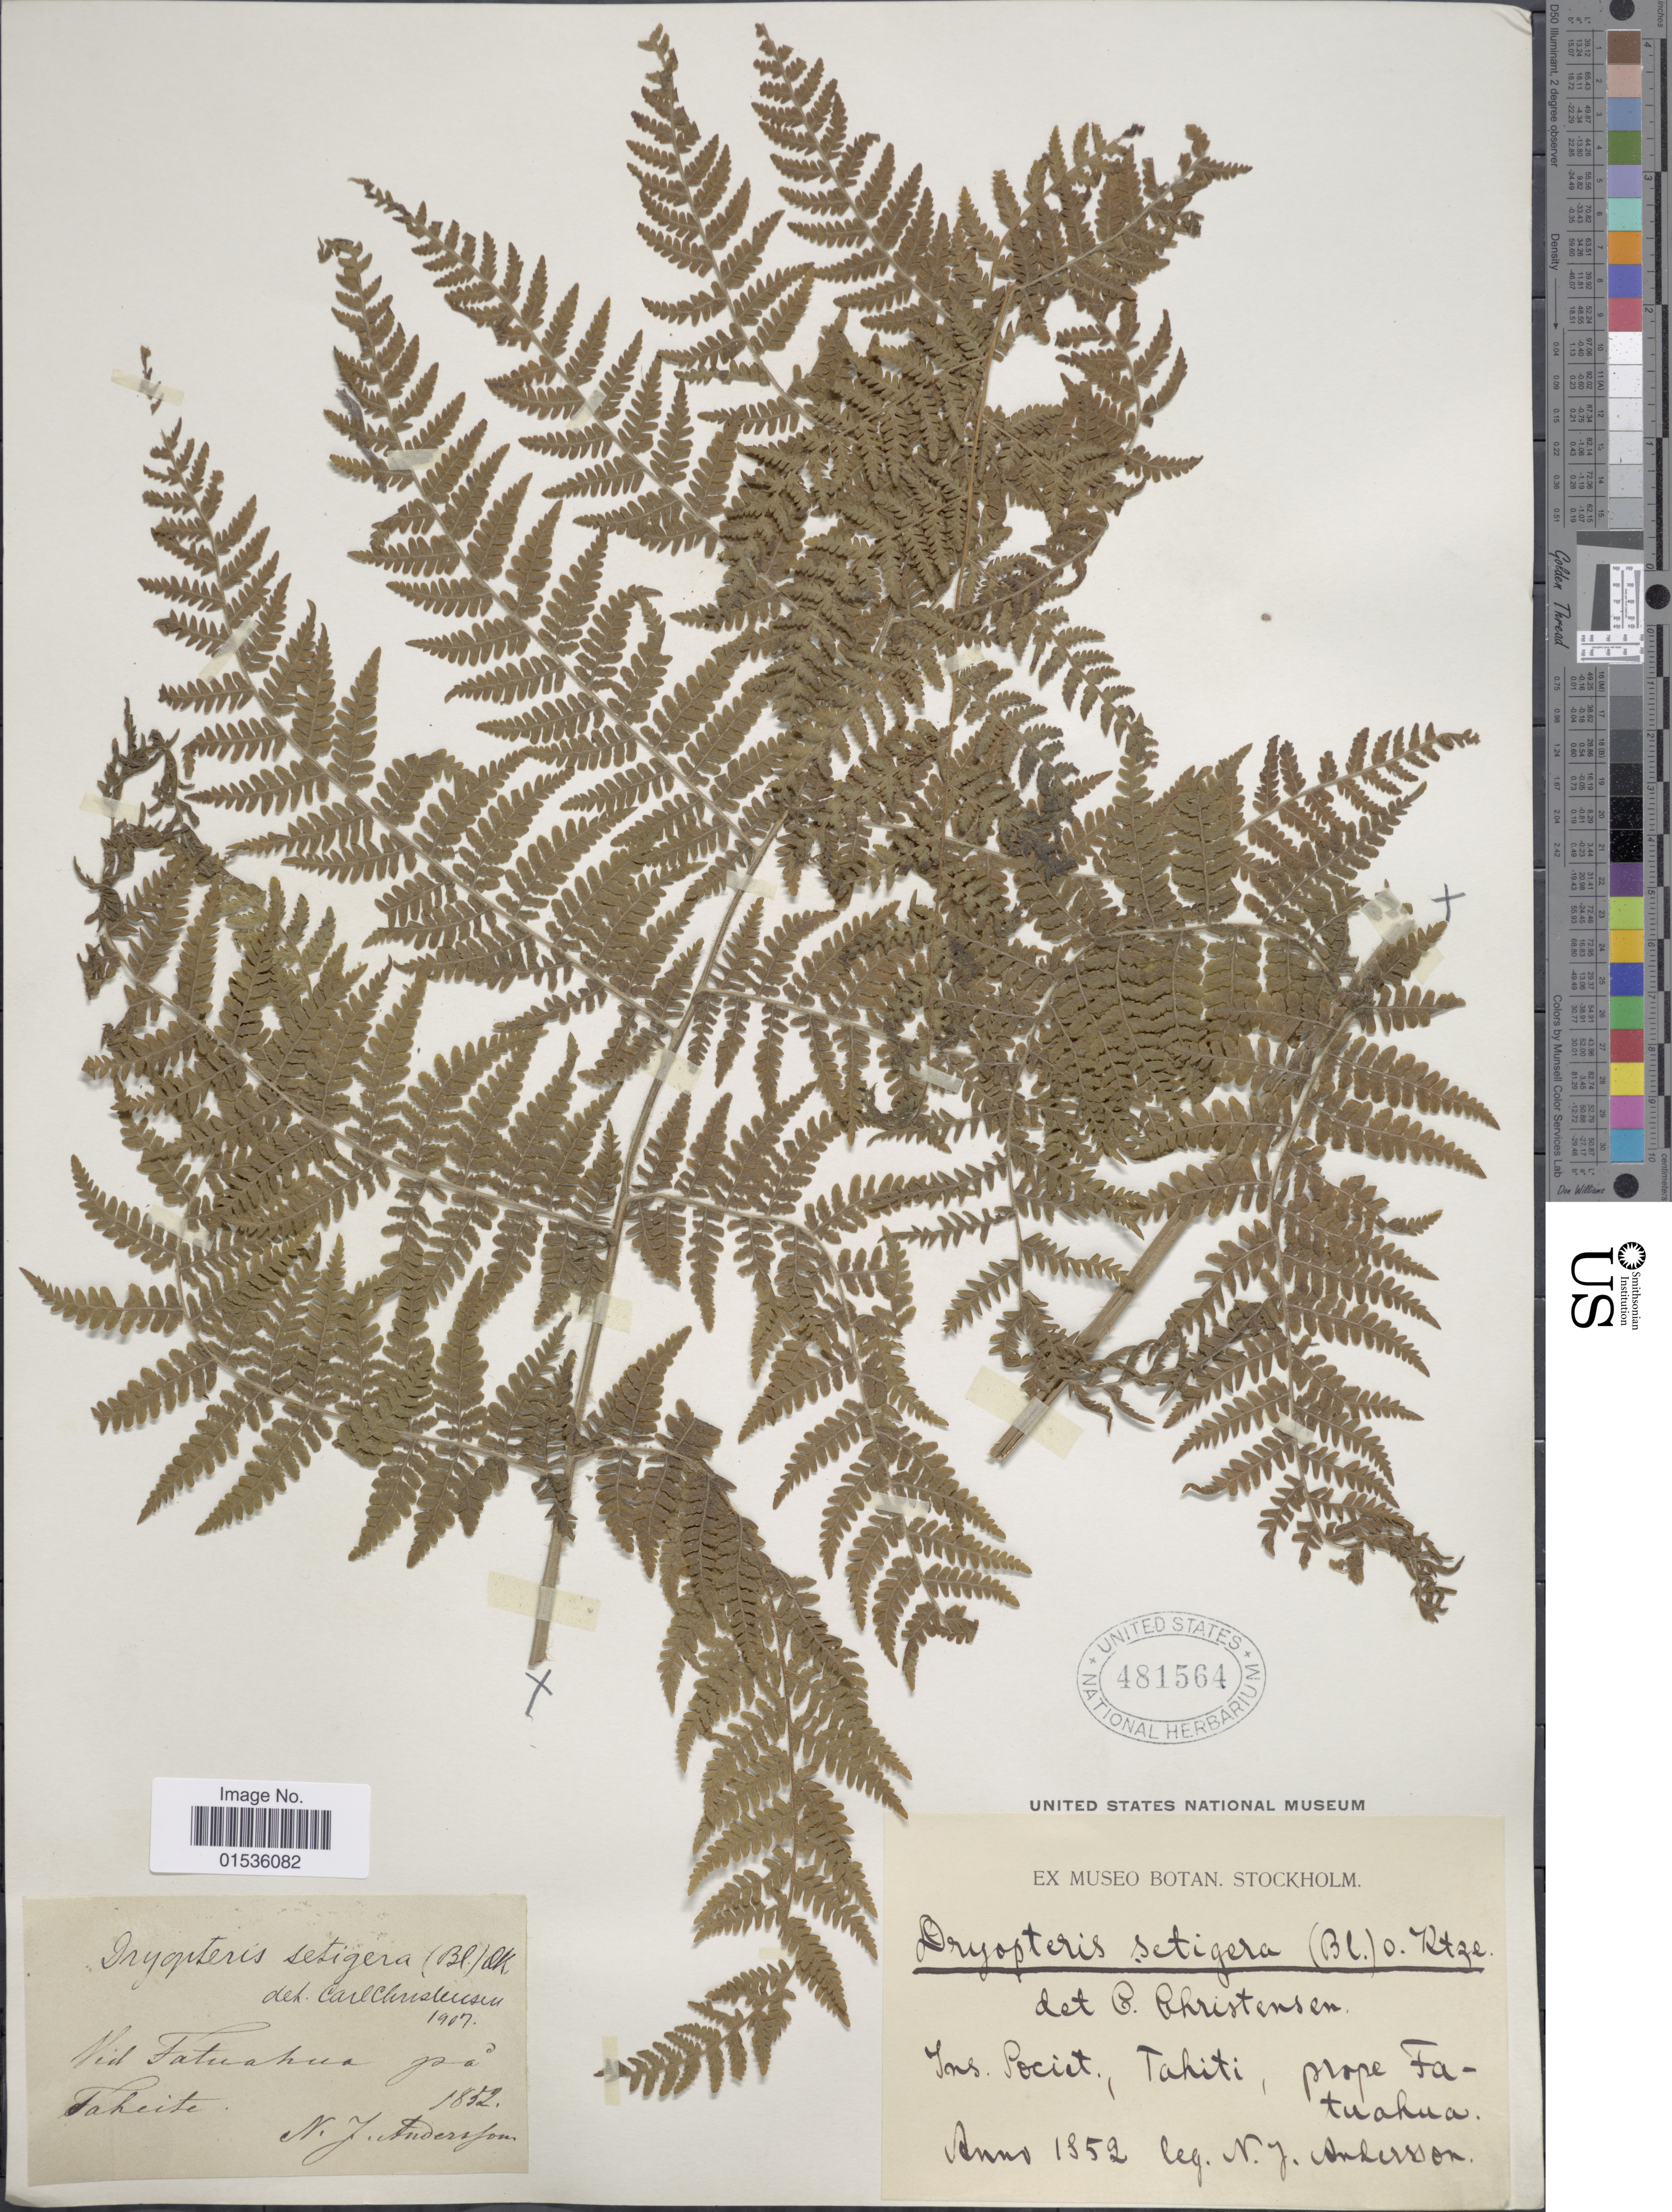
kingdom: Plantae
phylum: Tracheophyta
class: Polypodiopsida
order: Polypodiales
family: Thelypteridaceae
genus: Macrothelypteris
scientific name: Macrothelypteris polypodioides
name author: (Hook.) Holttum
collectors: N. J. Andersson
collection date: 1852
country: French Polynesia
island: Tahiti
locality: Ins, Societ, Tahiti, Prope Fatuahua.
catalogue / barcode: US 481564